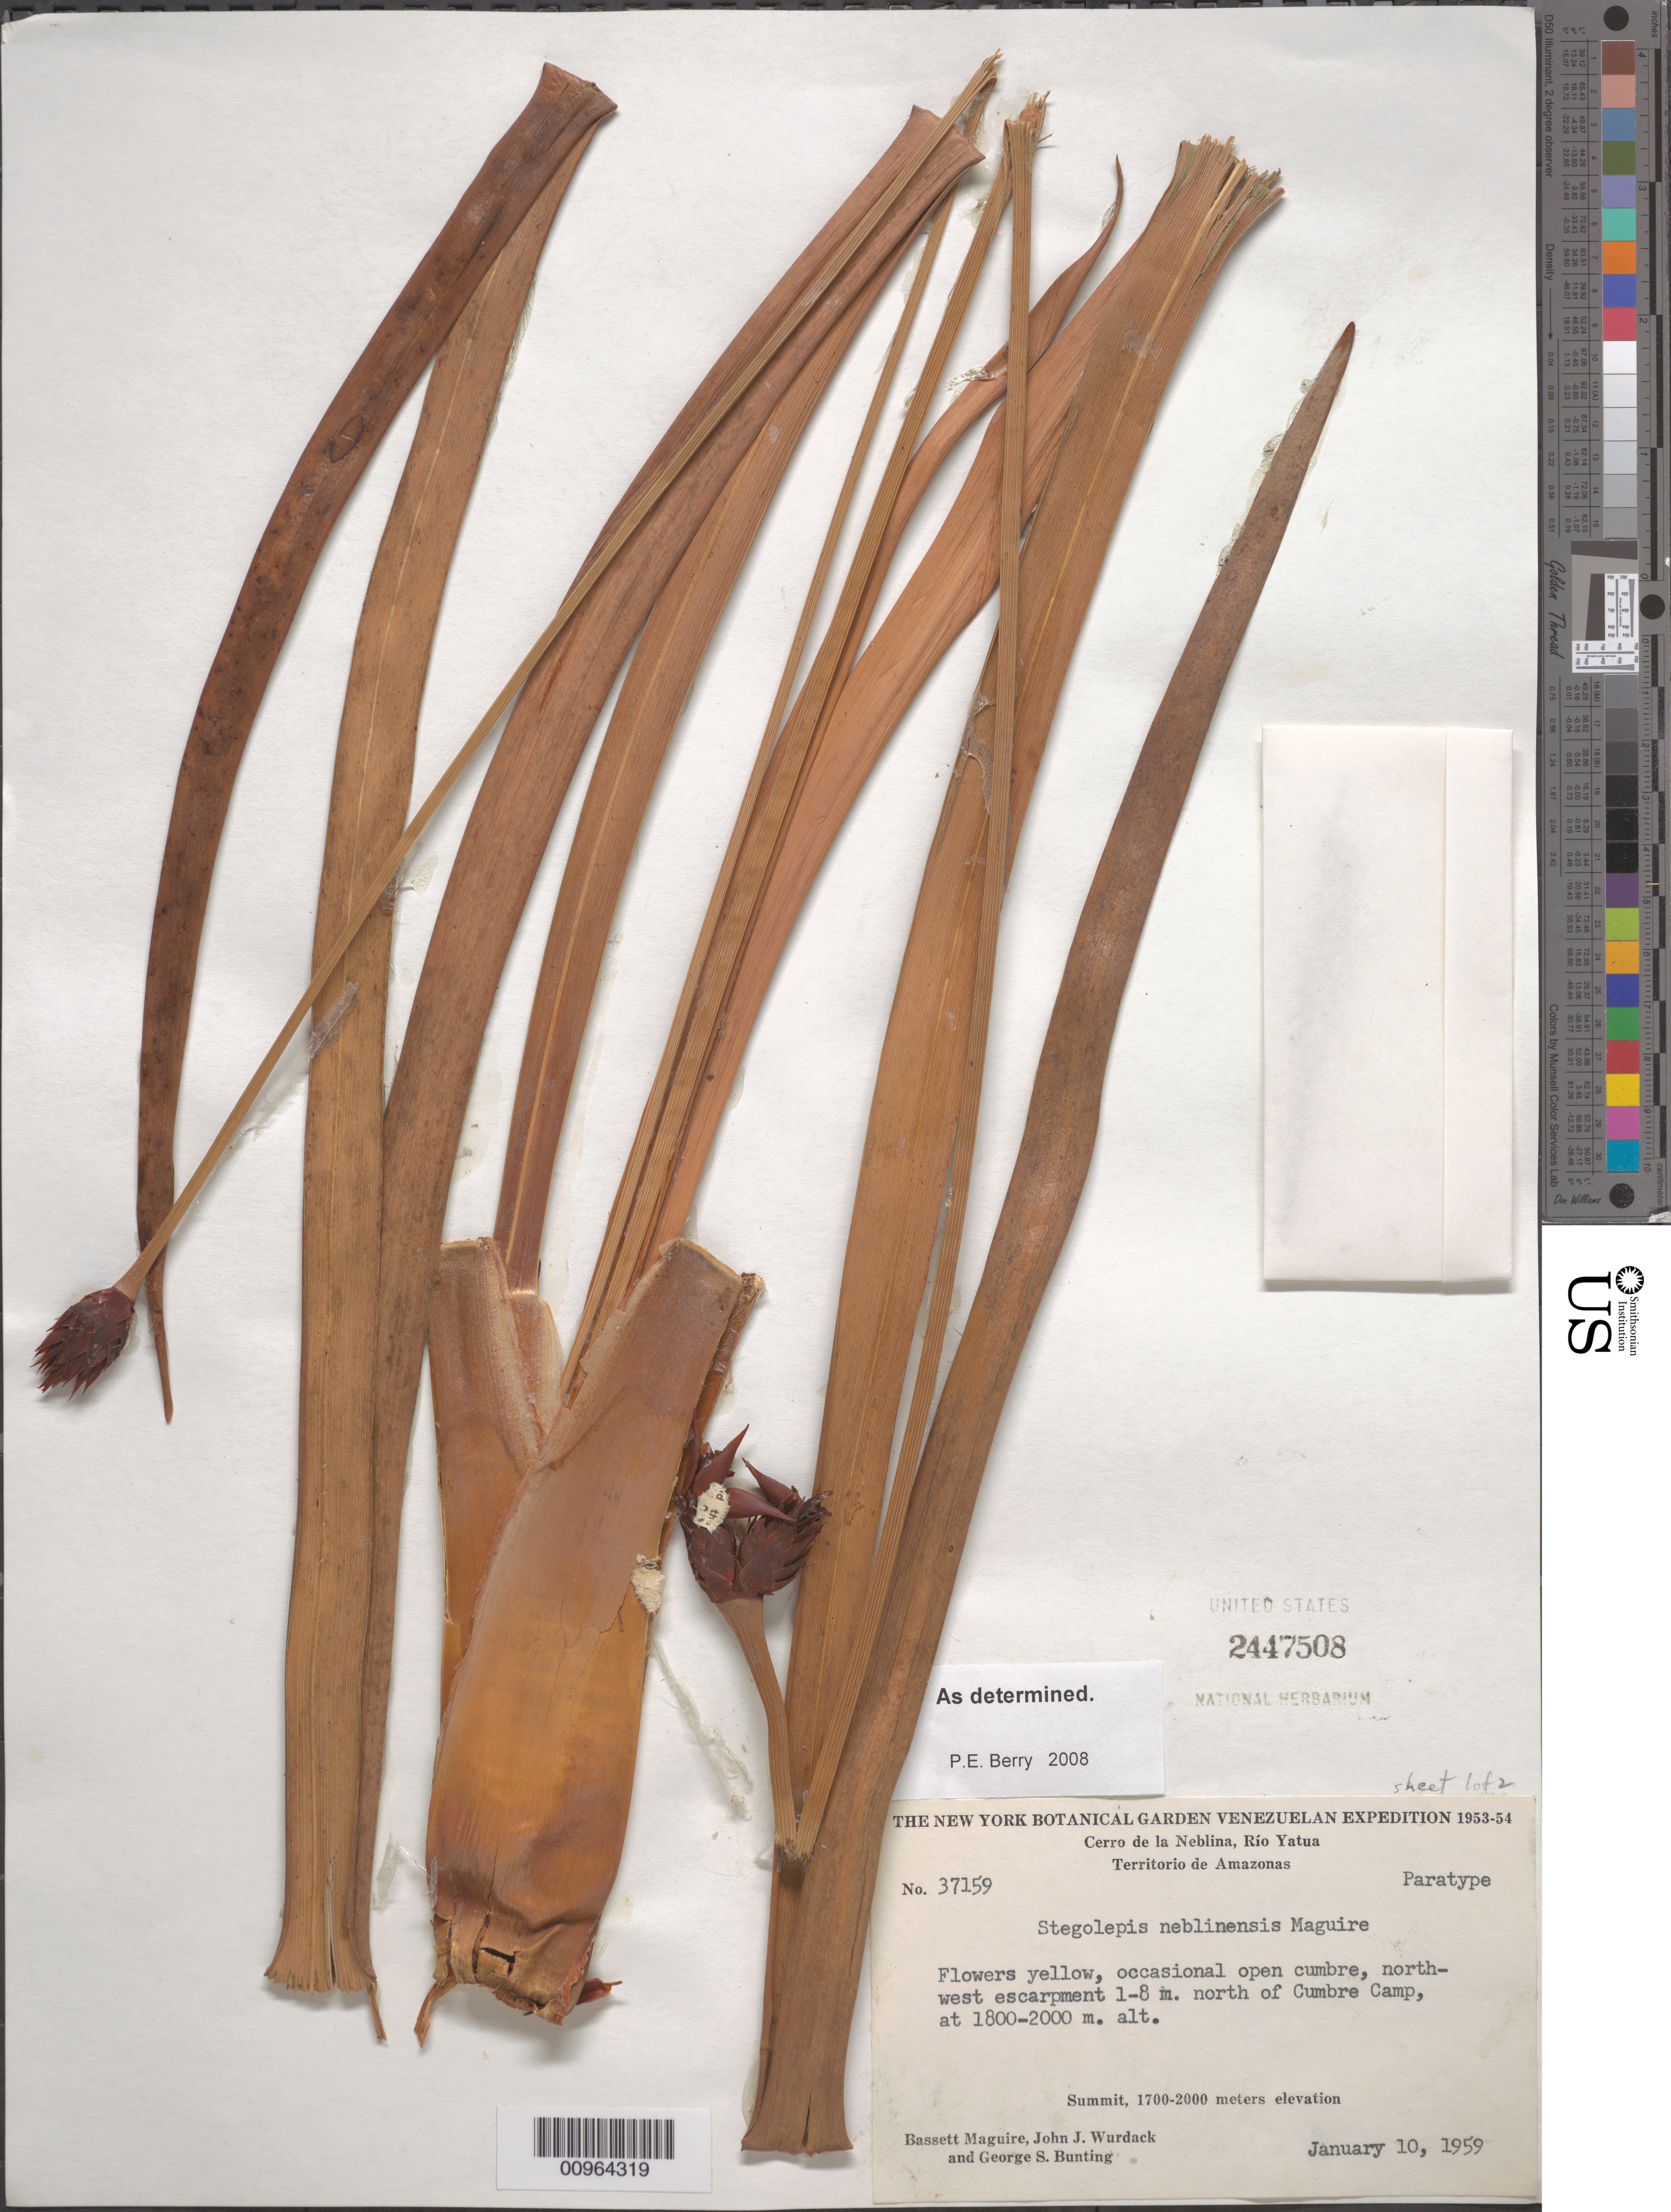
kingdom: Plantae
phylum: Tracheophyta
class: Liliopsida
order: Poales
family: Rapateaceae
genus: Stegolepis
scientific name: Stegolepis neblinensis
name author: Maguire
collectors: B. Maguire, J. J. Wurdack & G. S. Bunting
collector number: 37159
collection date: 1959-01-10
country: Venezuela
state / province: Amazonas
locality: Cerro de la Neblina, Río Yatua. Territorio de Amazonas. North-west escarpment 1-8 m. north of Cumbre Camp.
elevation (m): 1700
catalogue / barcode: US 2447508